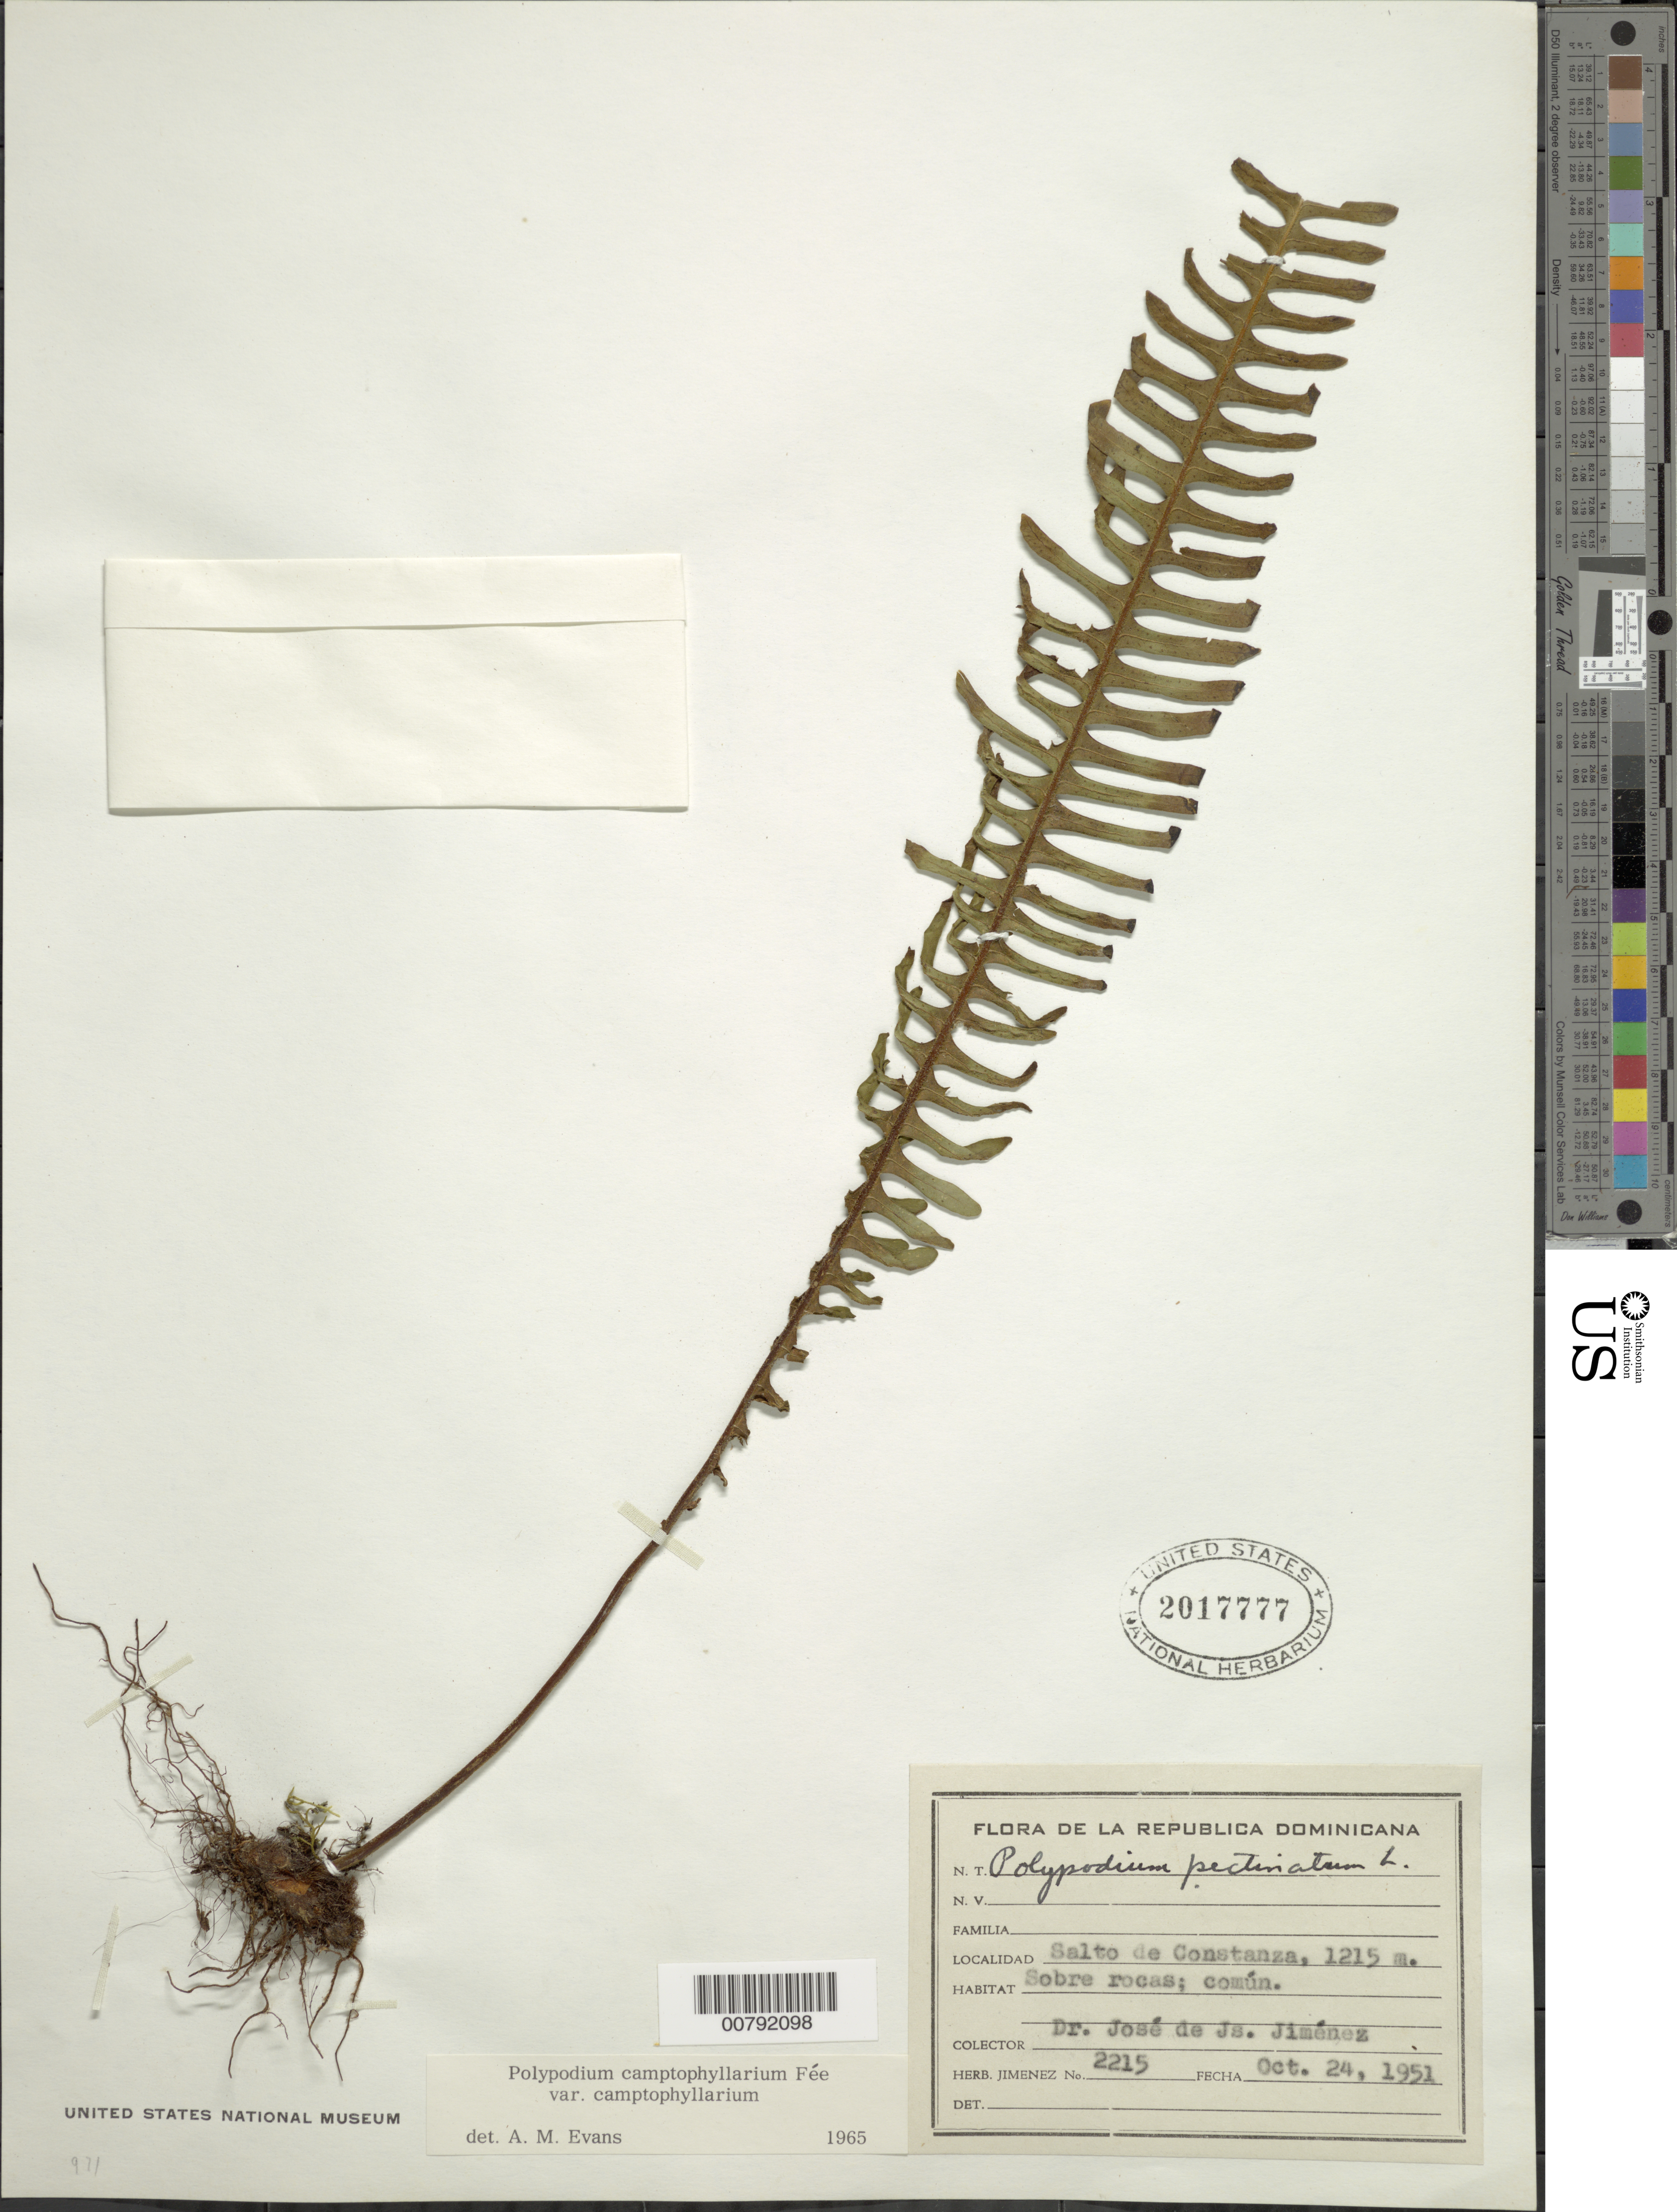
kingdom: Plantae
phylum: Tracheophyta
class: Polypodiopsida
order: Polypodiales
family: Polypodiaceae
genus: Pecluma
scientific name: Pecluma camptophyllaria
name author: (Fée) M.G. Price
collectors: J. J. Jiménez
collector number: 2215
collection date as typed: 24 Oct 1951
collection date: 1951-10-24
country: Dominican Republic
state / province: La Vega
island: Hispaniola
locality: Salto de Constanza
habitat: Sobre rocas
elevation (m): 1215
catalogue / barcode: US 2017777